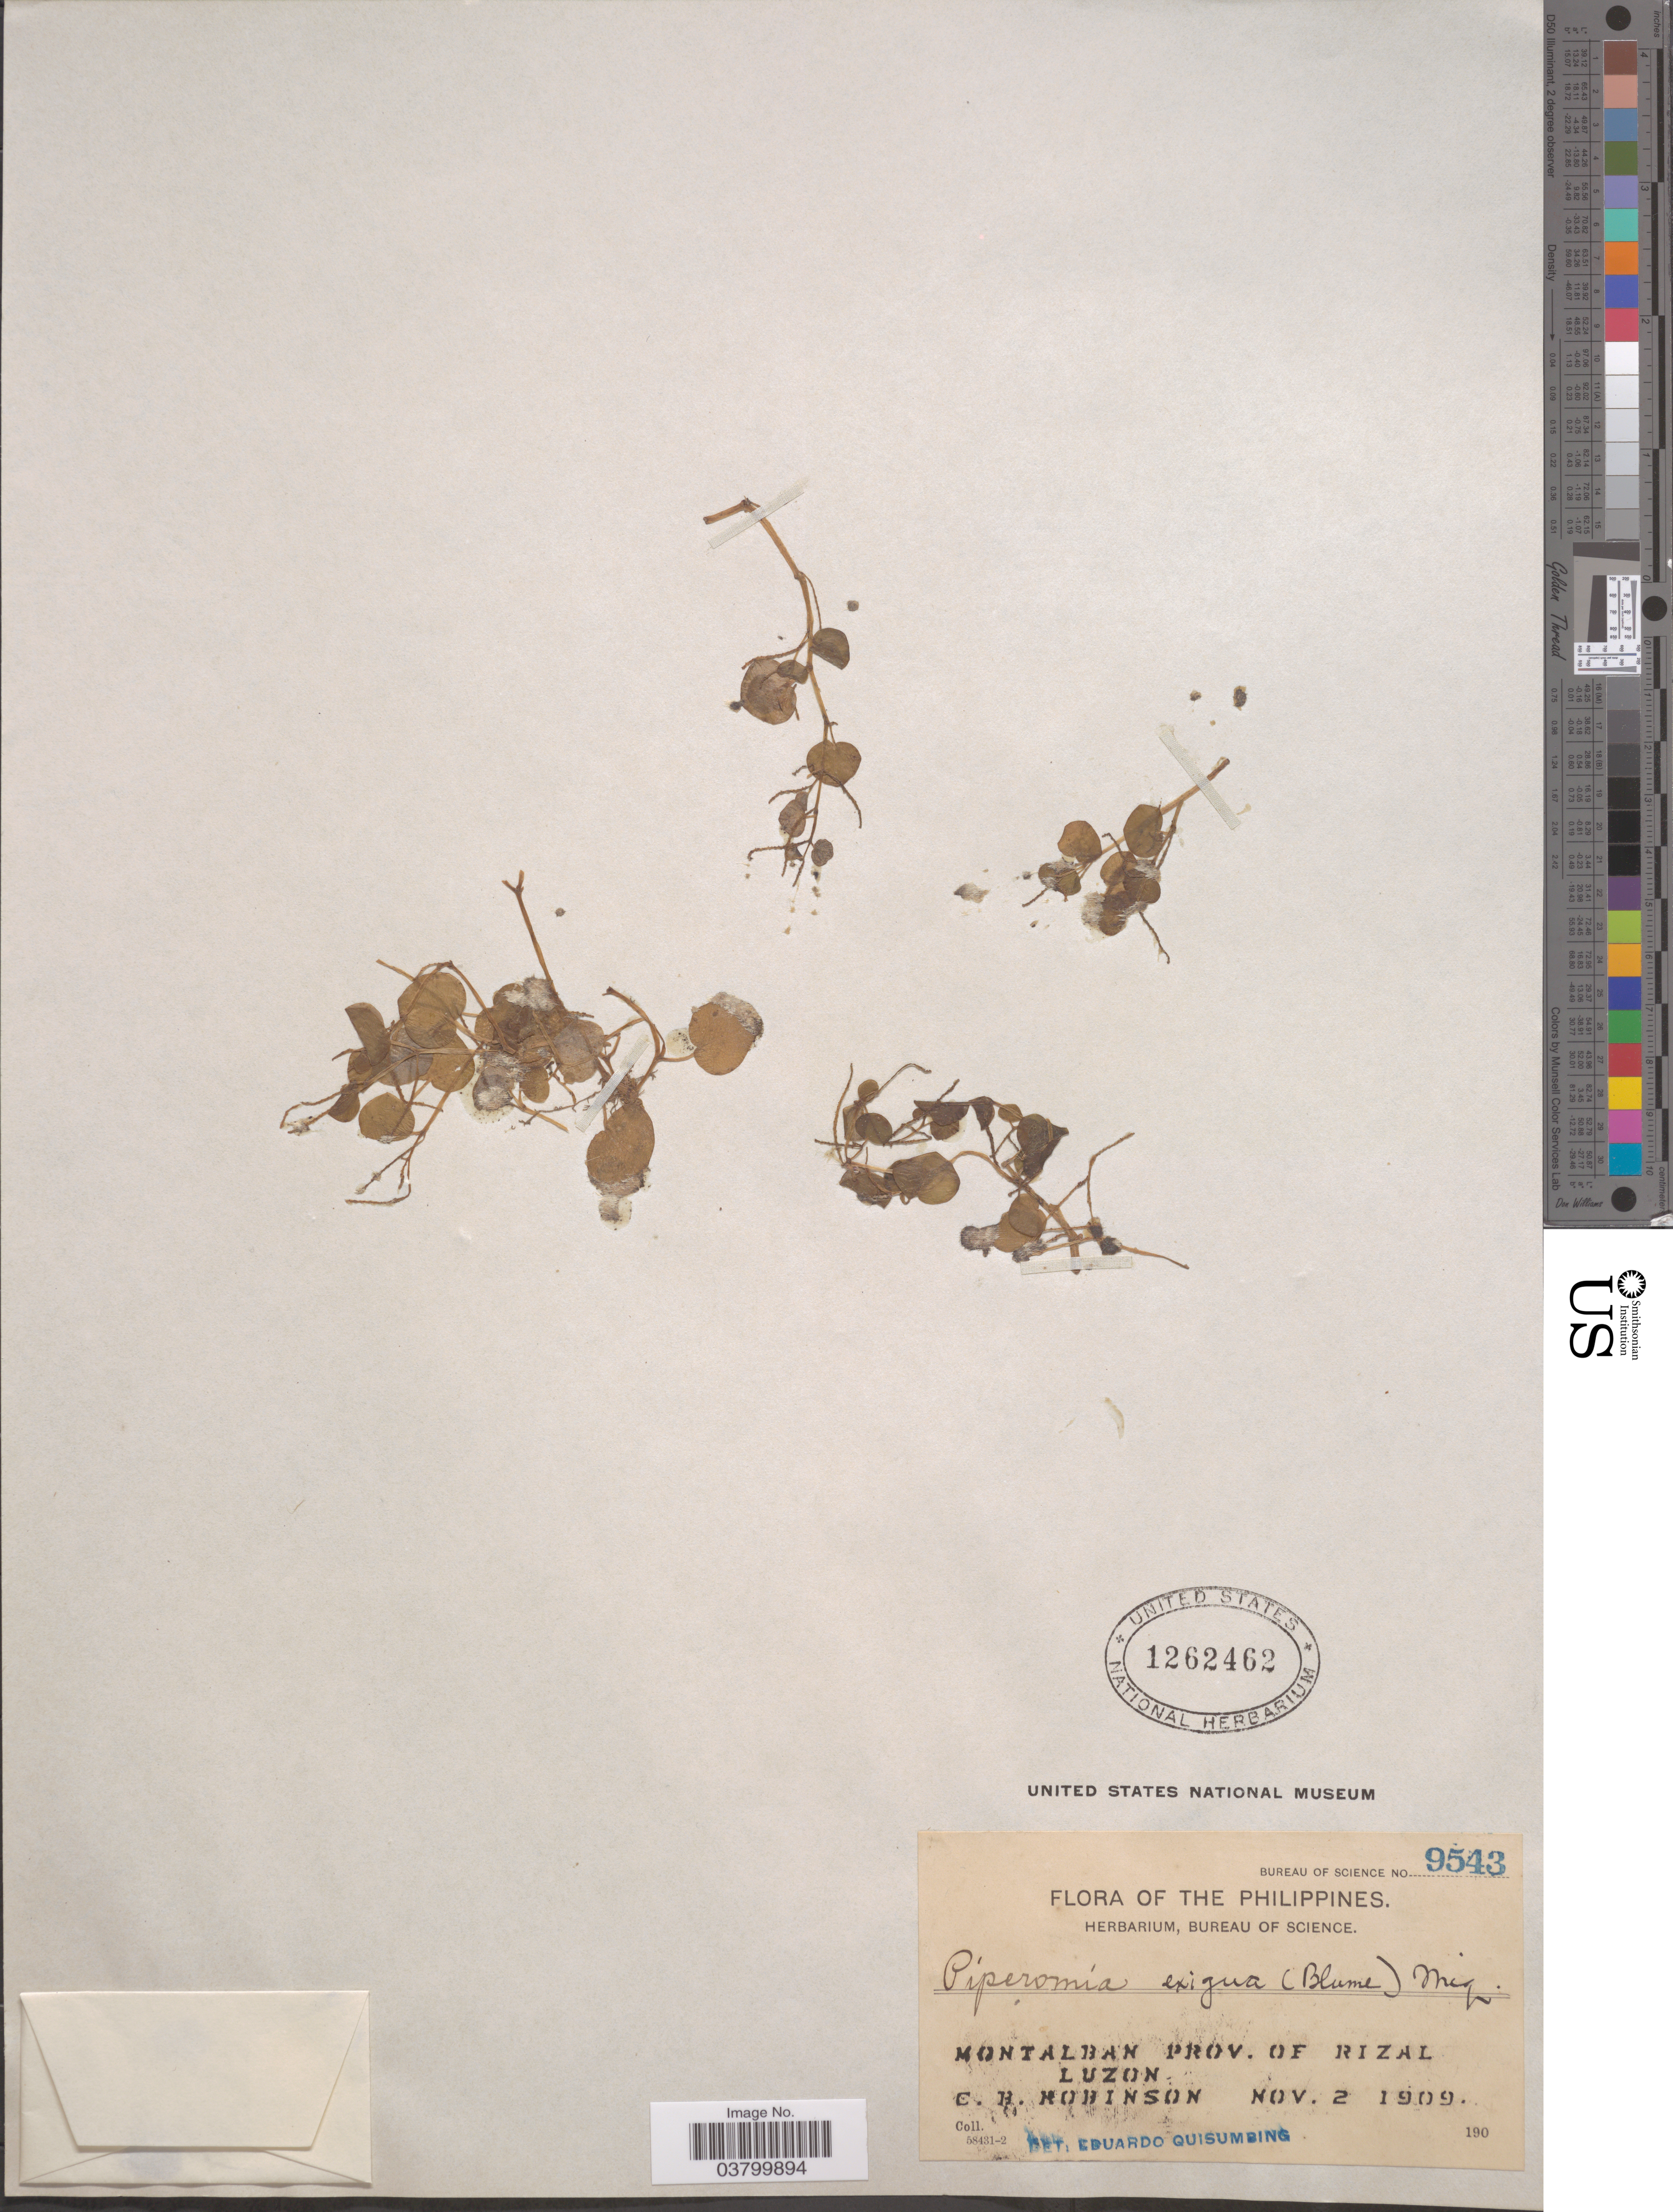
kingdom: Plantae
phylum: Tracheophyta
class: Magnoliopsida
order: Piperales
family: Piperaceae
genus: Peperomia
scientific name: Peperomia exigua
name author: Miq.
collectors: C. Robinson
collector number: Bureau of Science 9543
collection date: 1909-11-02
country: Philippines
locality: Montalban Prov. of Rizal. Luzon.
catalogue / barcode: US 1262462